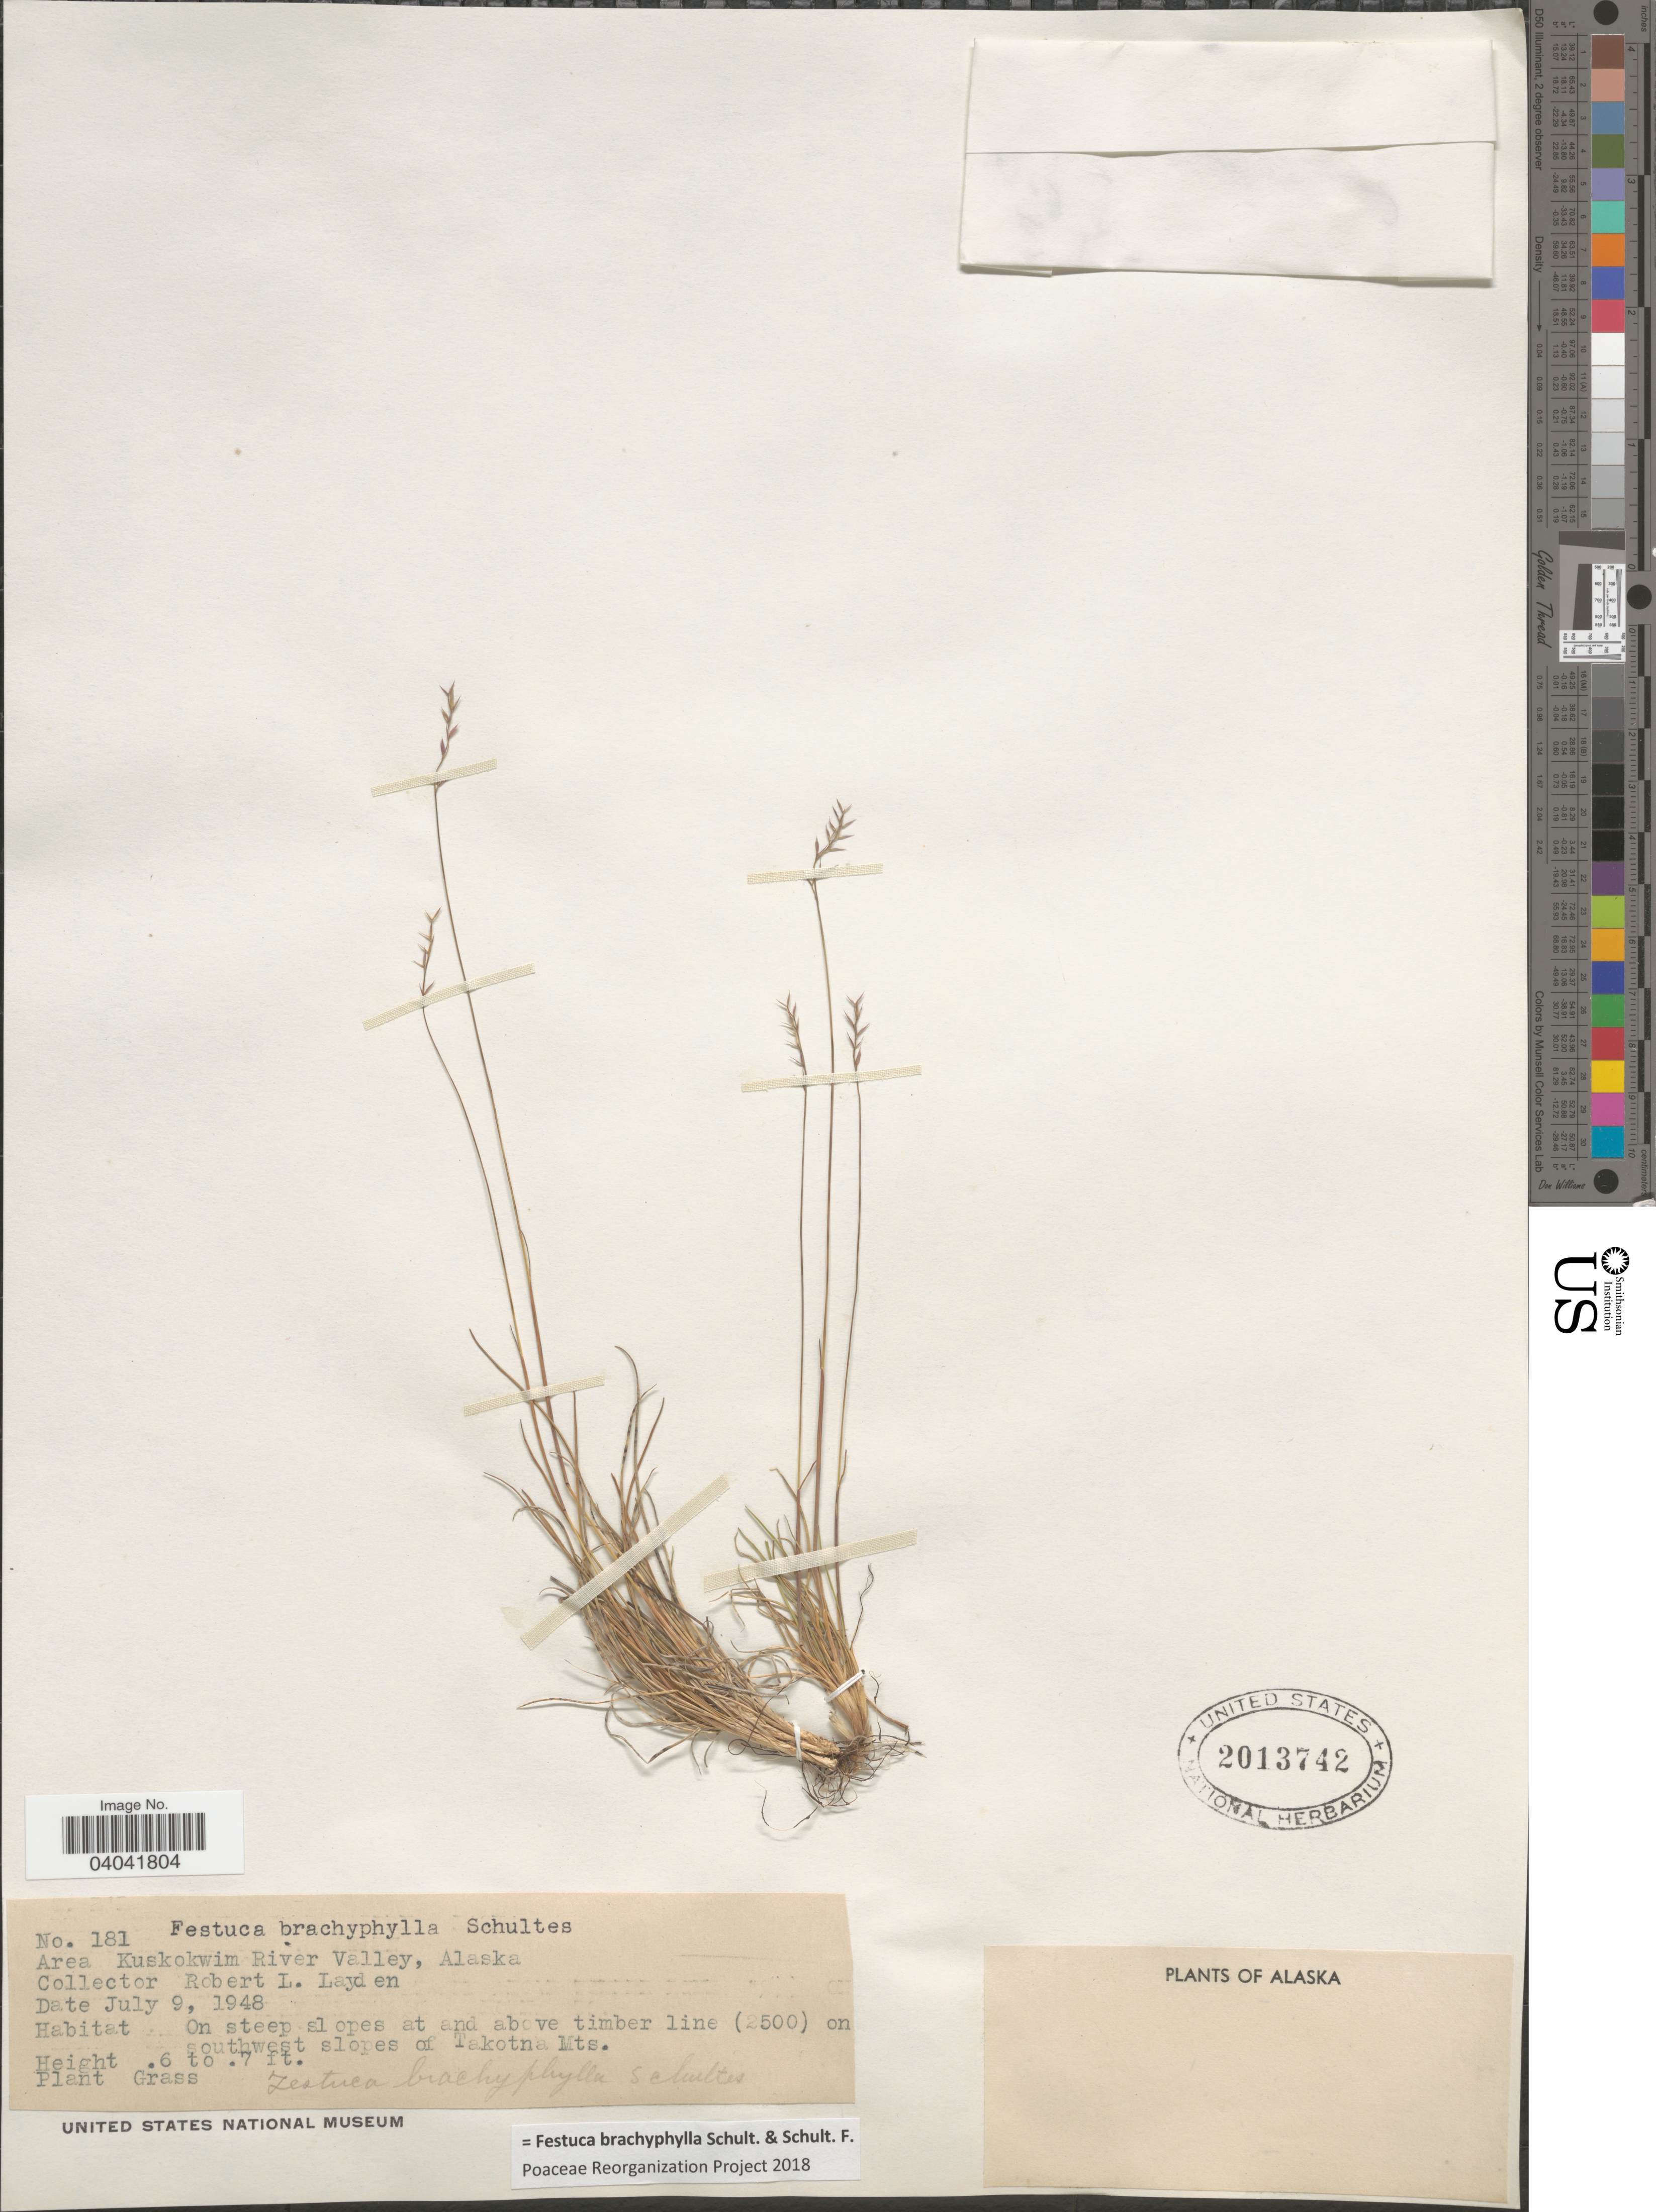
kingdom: Plantae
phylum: Tracheophyta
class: Liliopsida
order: Poales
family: Poaceae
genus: Festuca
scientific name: Festuca brachyphylla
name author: Schult. & Schult. f.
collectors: R. Layden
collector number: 181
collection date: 1948-07-09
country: United States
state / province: Alaska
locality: Area Kuskokwim River Valley. On steep slopes at and above timber line on southwest slopes of Takotna Mts.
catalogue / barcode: US 2013742